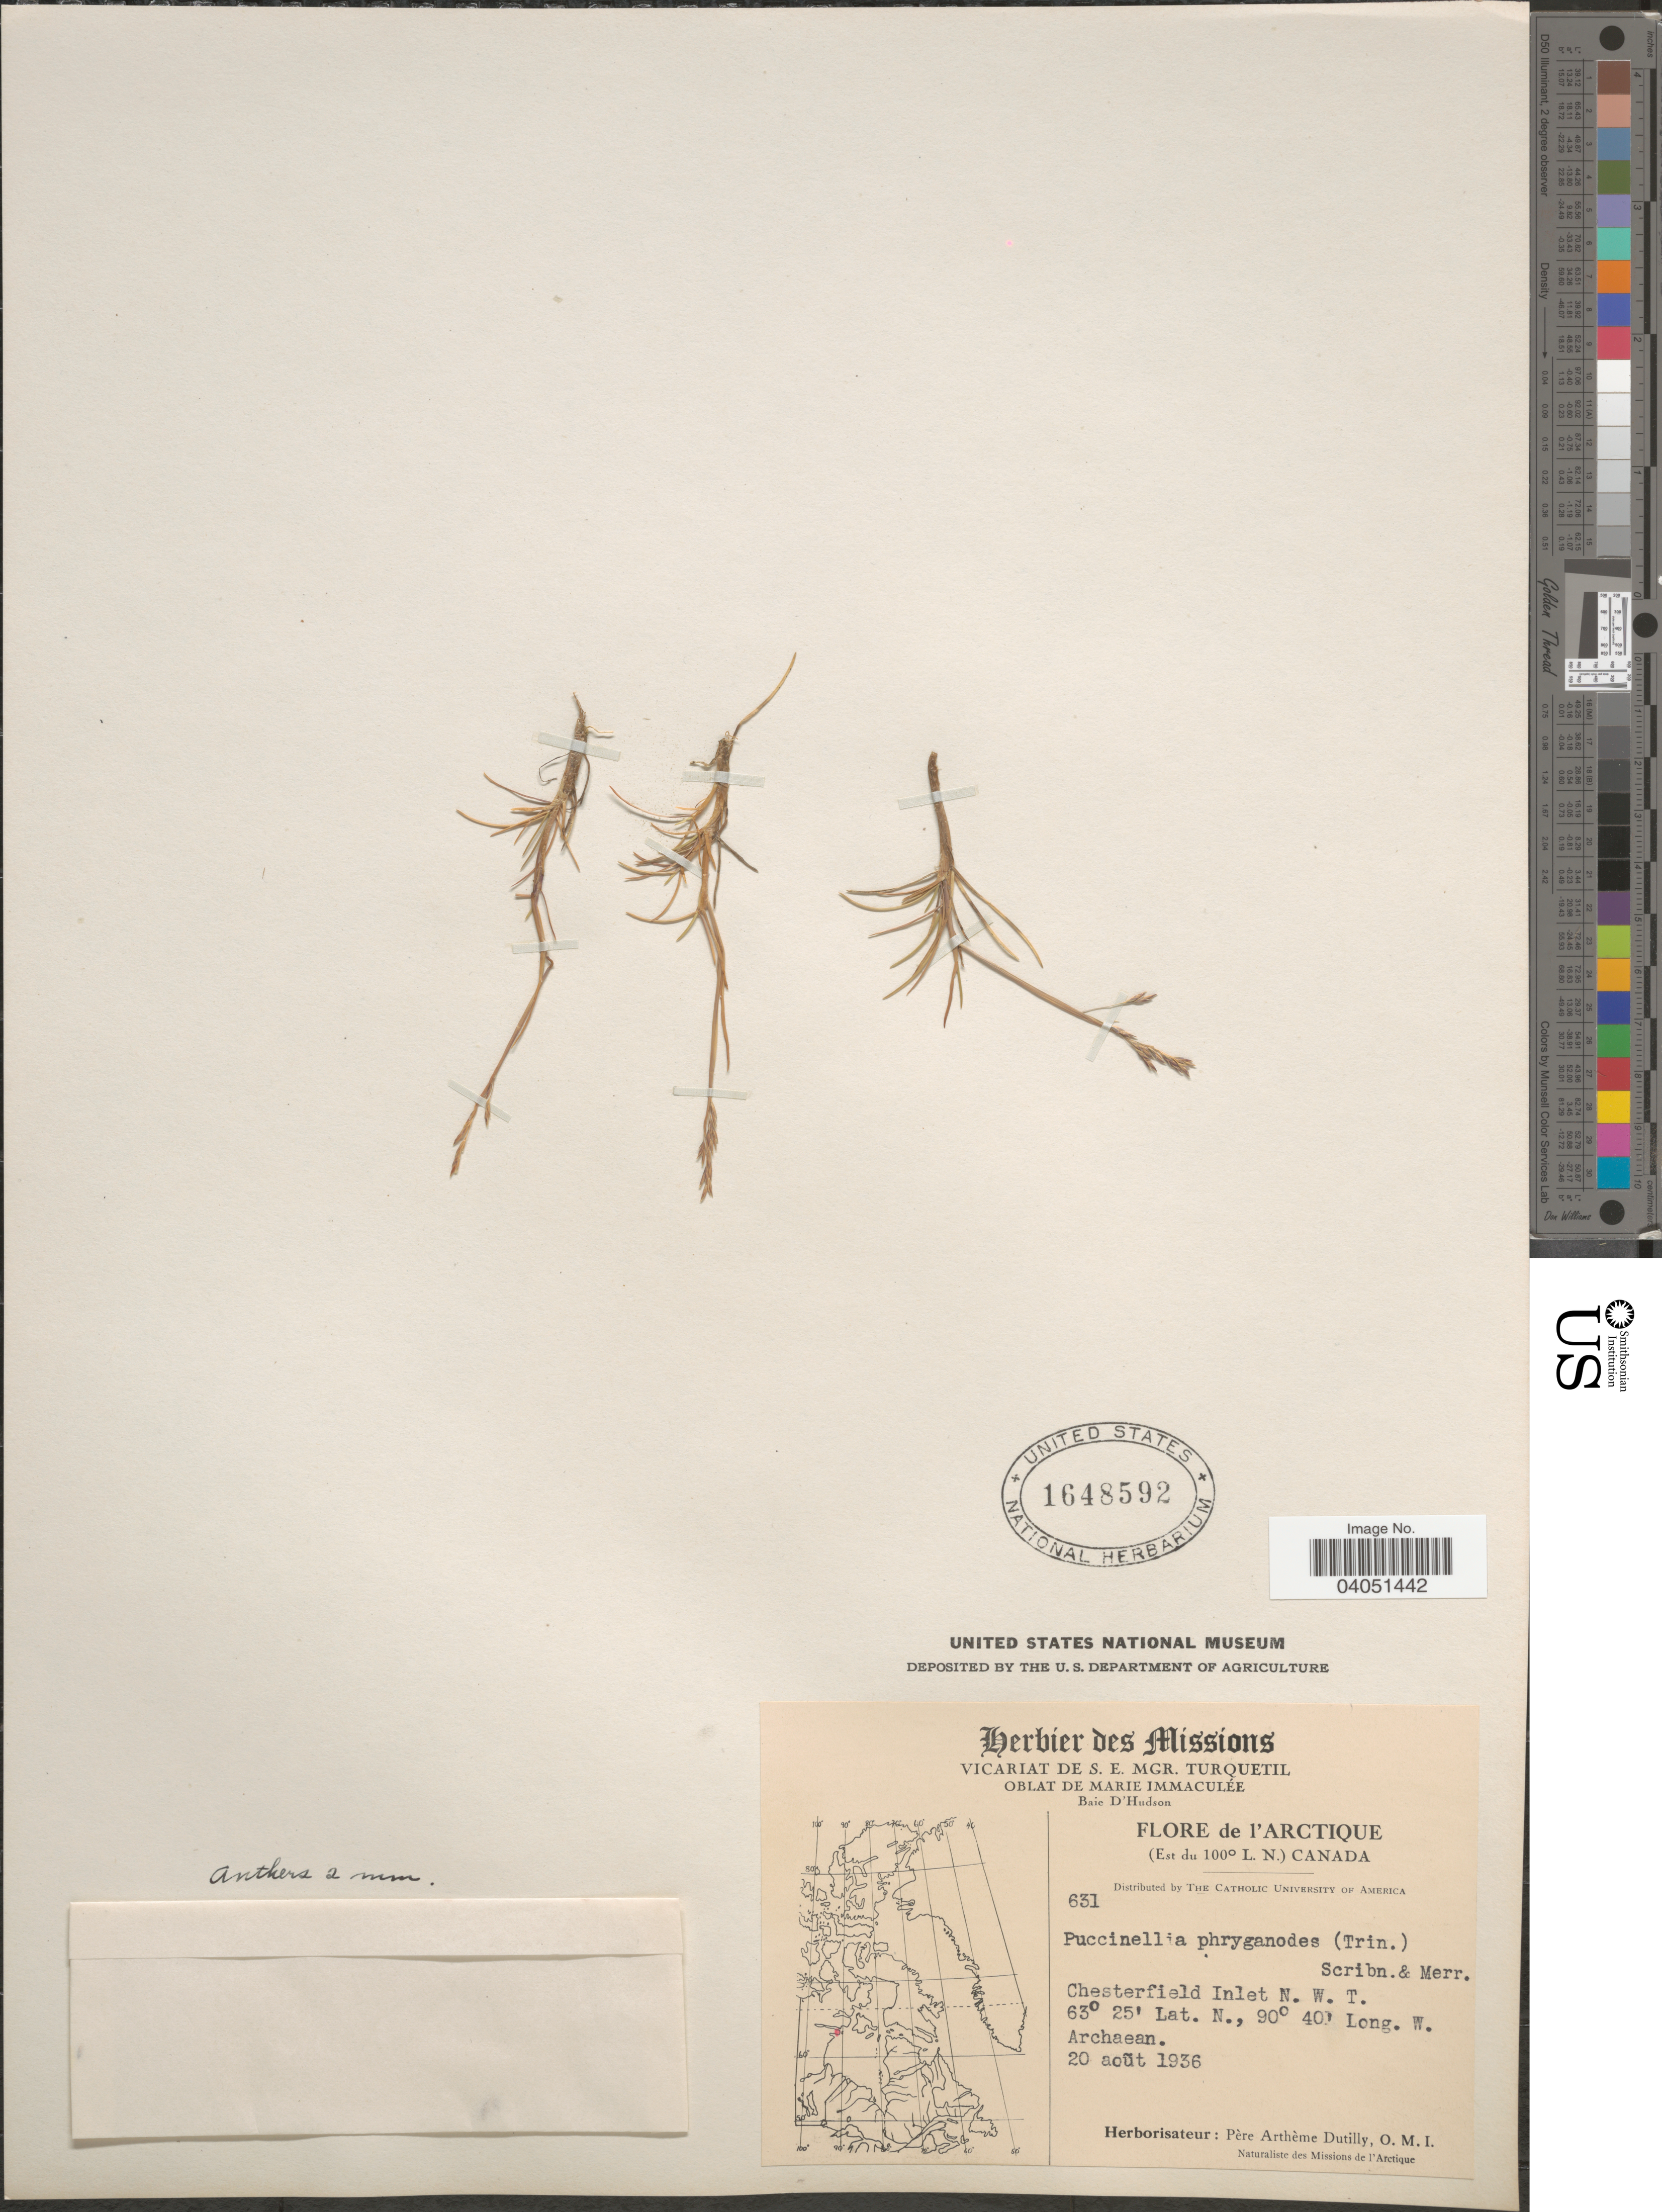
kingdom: Plantae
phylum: Tracheophyta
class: Liliopsida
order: Poales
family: Poaceae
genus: Puccinellia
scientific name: Puccinellia phryganodes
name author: (Trin.) Scribn. & Merr.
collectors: P. Dutilly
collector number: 631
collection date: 1936-08-20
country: Canada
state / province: Northwest Territories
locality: L'Arctique (Est du 100° L.N.). Chesterfield Inlet.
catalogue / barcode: US 1648592